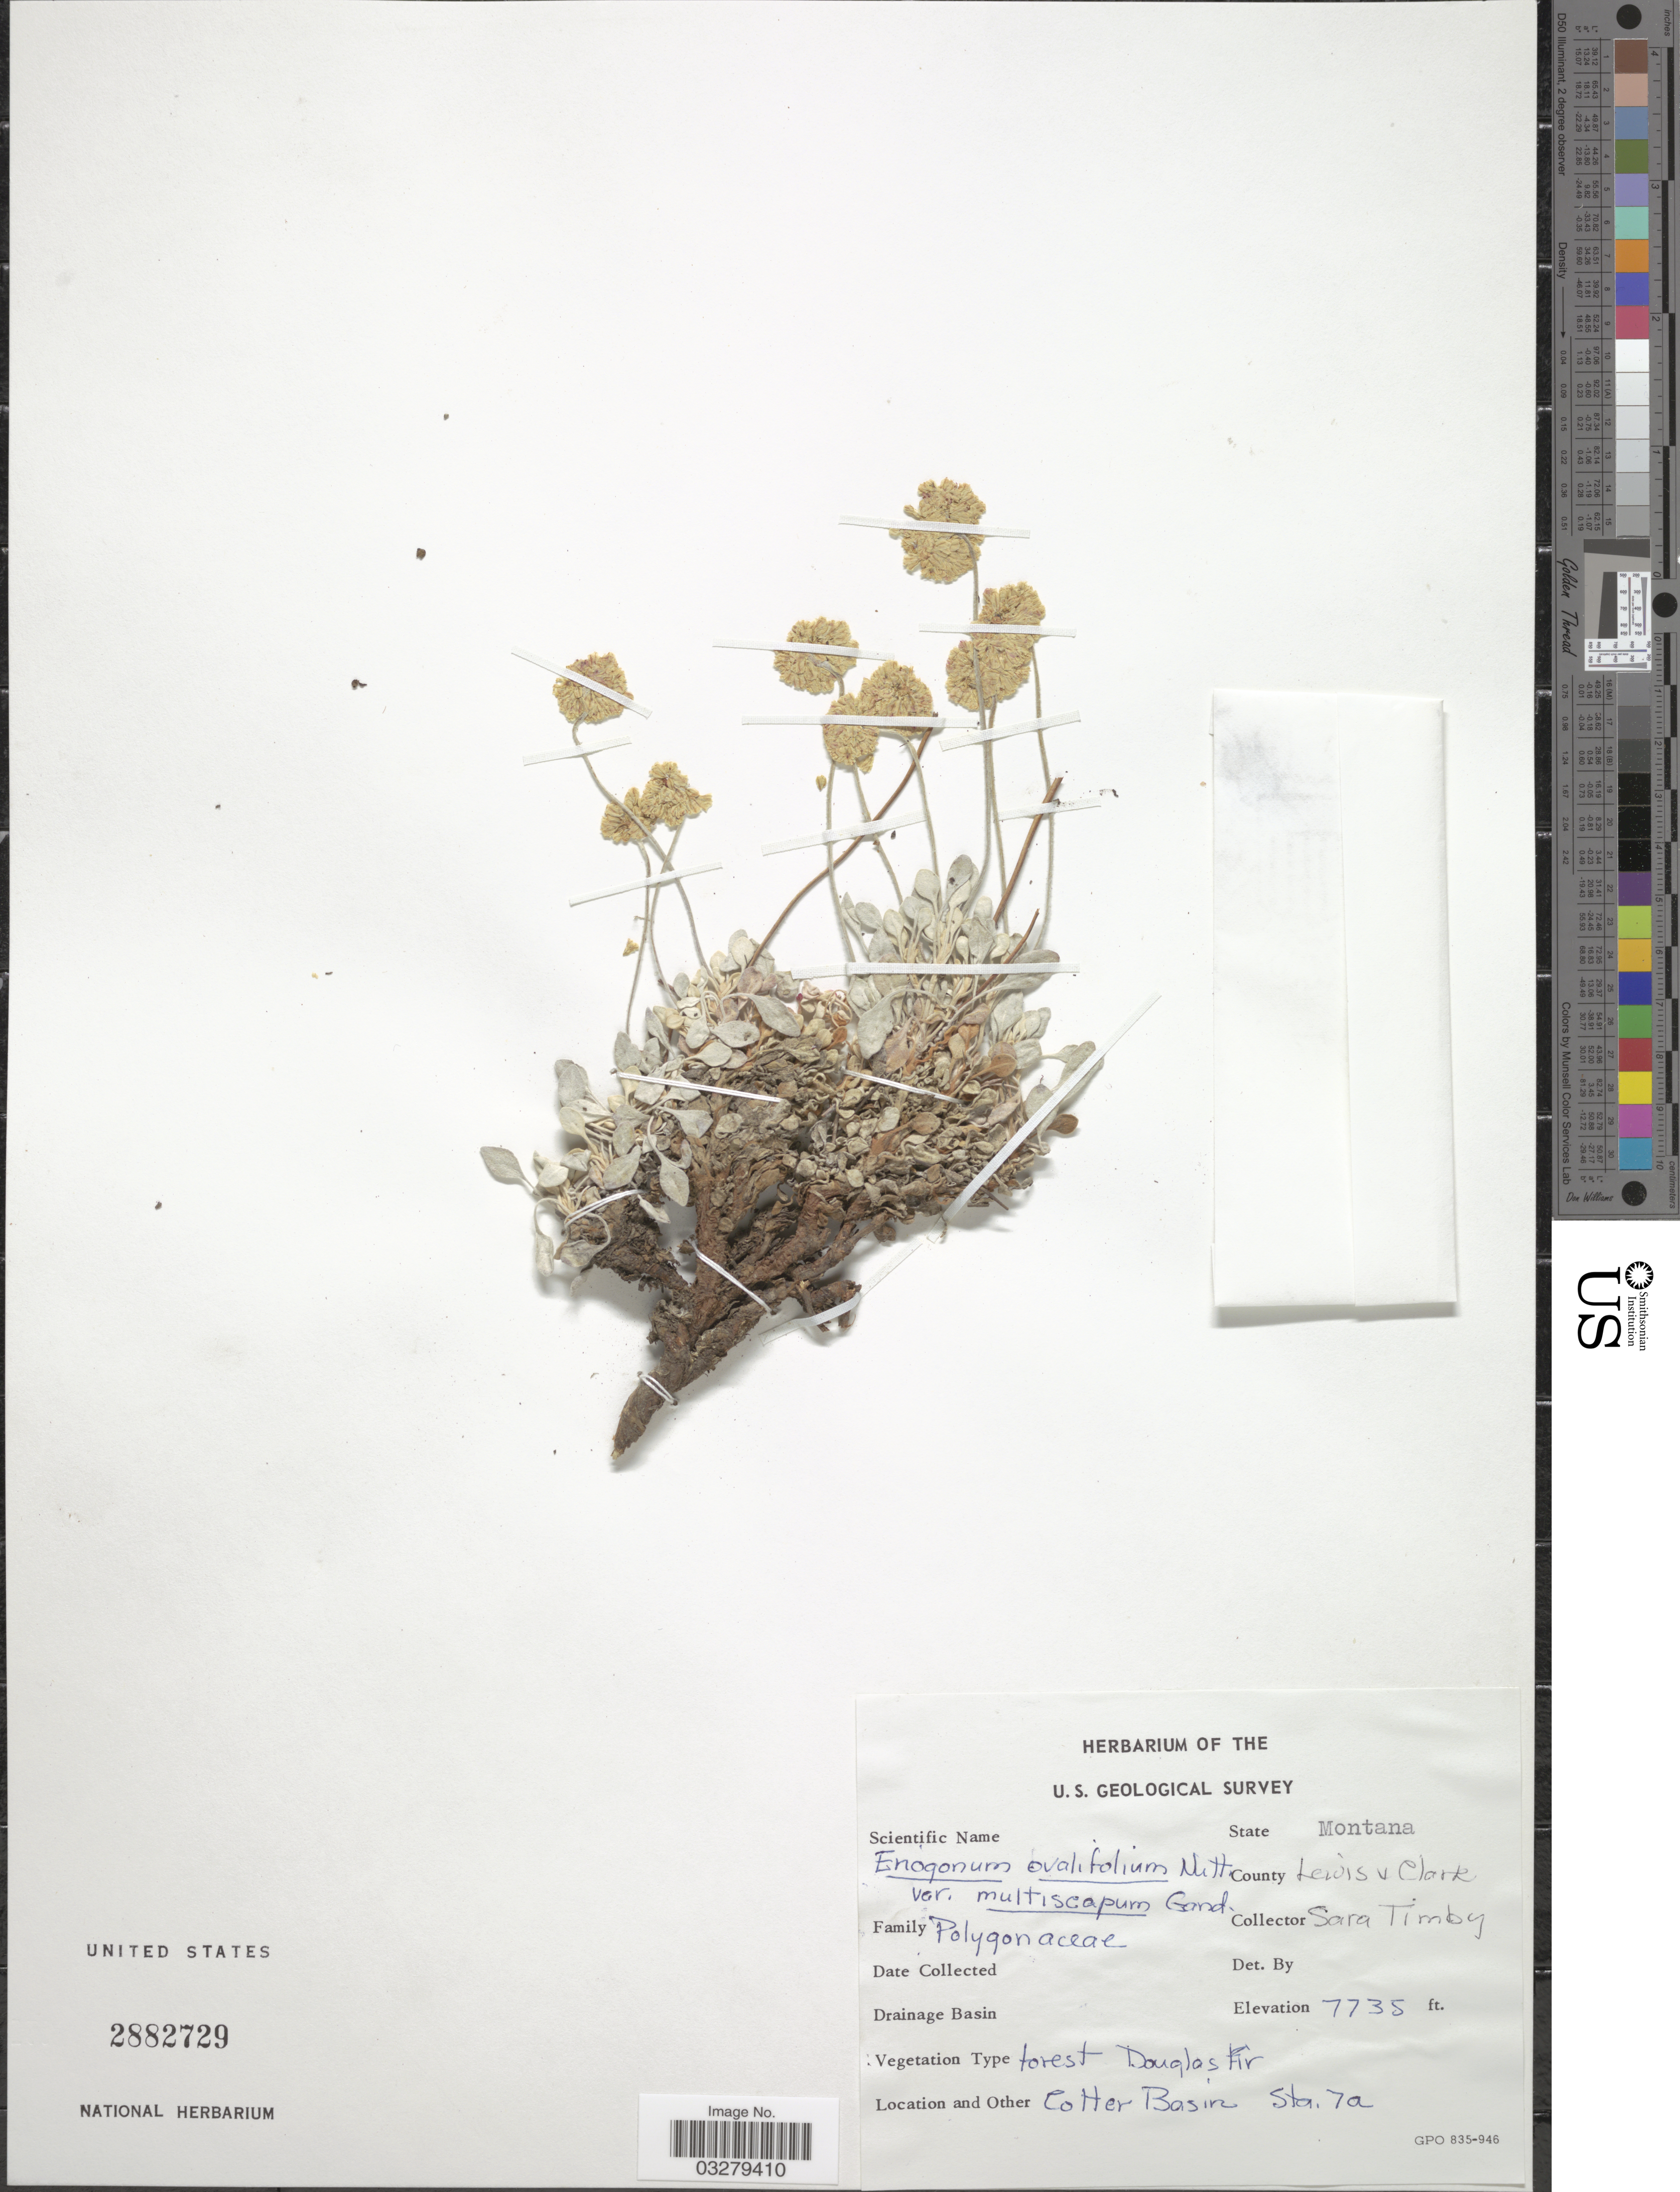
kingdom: Plantae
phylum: Tracheophyta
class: Magnoliopsida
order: Caryophyllales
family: Polygonaceae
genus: Eriogonum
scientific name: Eriogonum ovalifolium var. multiscapum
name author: Gand.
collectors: S. Timby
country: United States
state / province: Montana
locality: County Lewis & Clark, Cotter Basin Sta. 7a.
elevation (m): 2358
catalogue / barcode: US 2882729